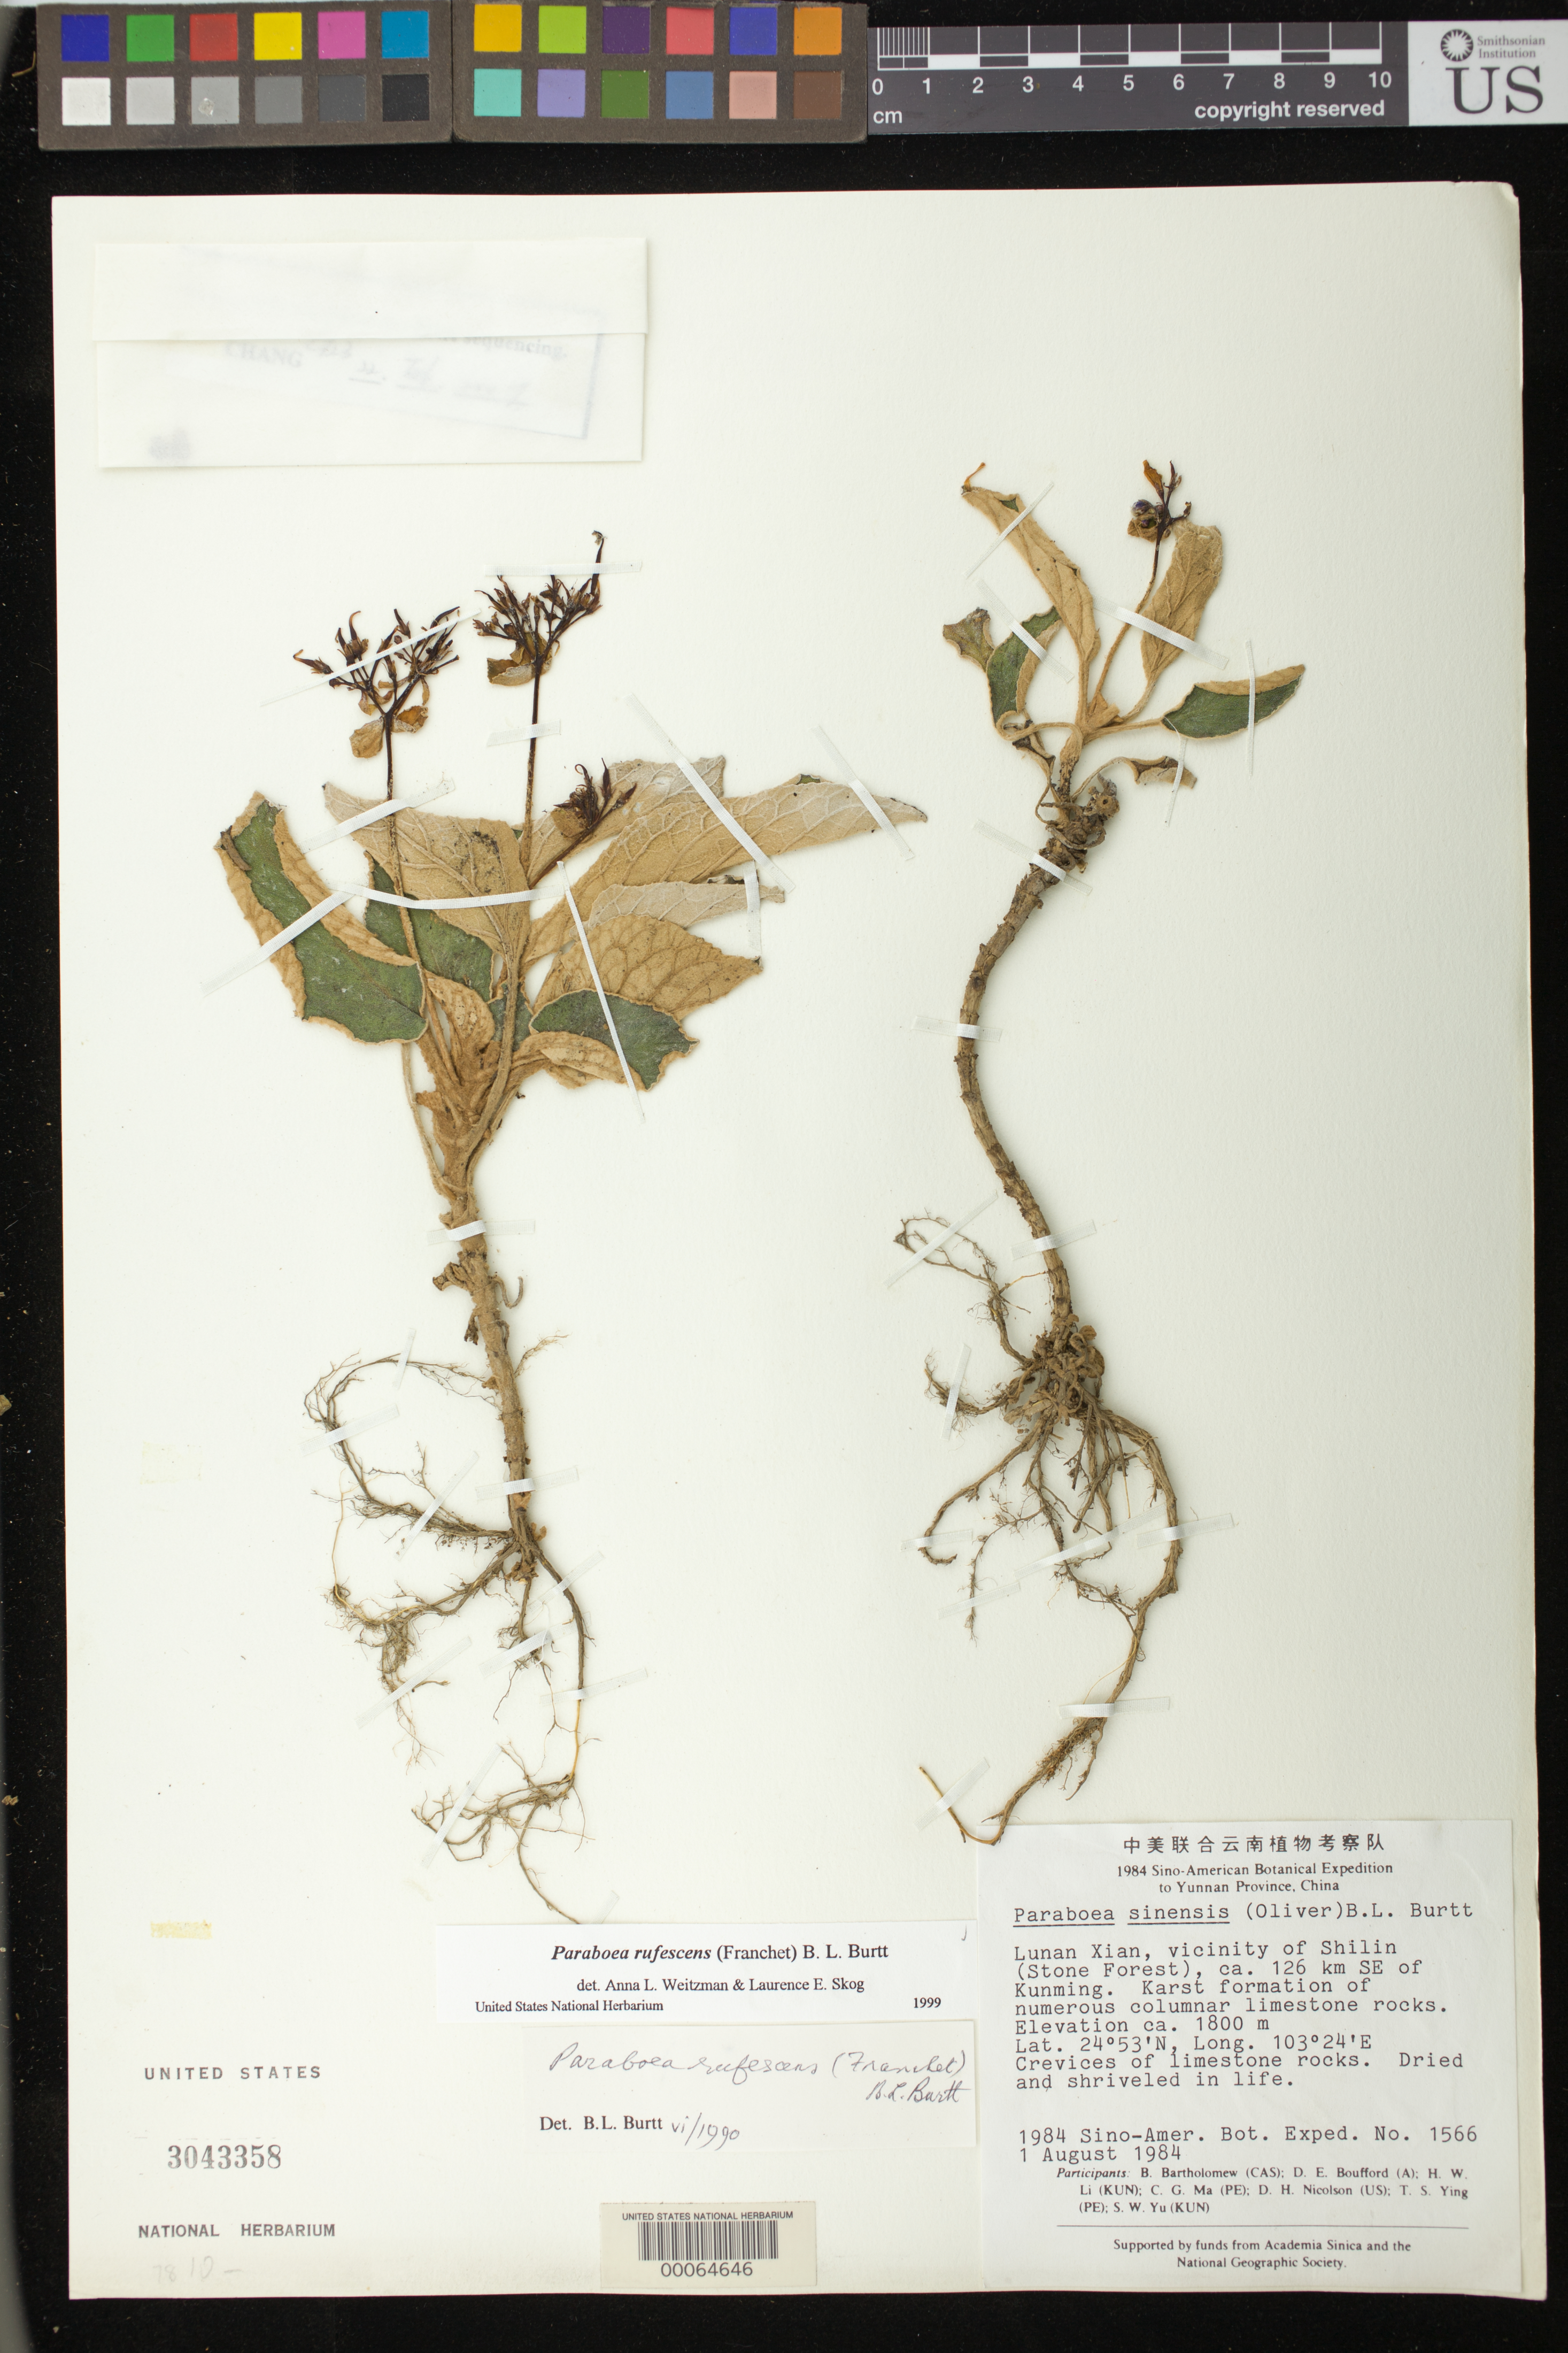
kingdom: Plantae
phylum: Tracheophyta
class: Magnoliopsida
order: Lamiales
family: Gesneriaceae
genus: Paraboea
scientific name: Paraboea rufescens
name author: (Franch.) B.L. Burtt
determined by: Burtt, B. L.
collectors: B. Bartholomew, D. E. Boufford, H. W. Li, C. Ma, D. H. Nicolson & T. Ying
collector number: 1566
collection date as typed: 01 Aug 1984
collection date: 1984-08-01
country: China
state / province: Yunnan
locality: Lunan xian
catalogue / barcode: US 3043358